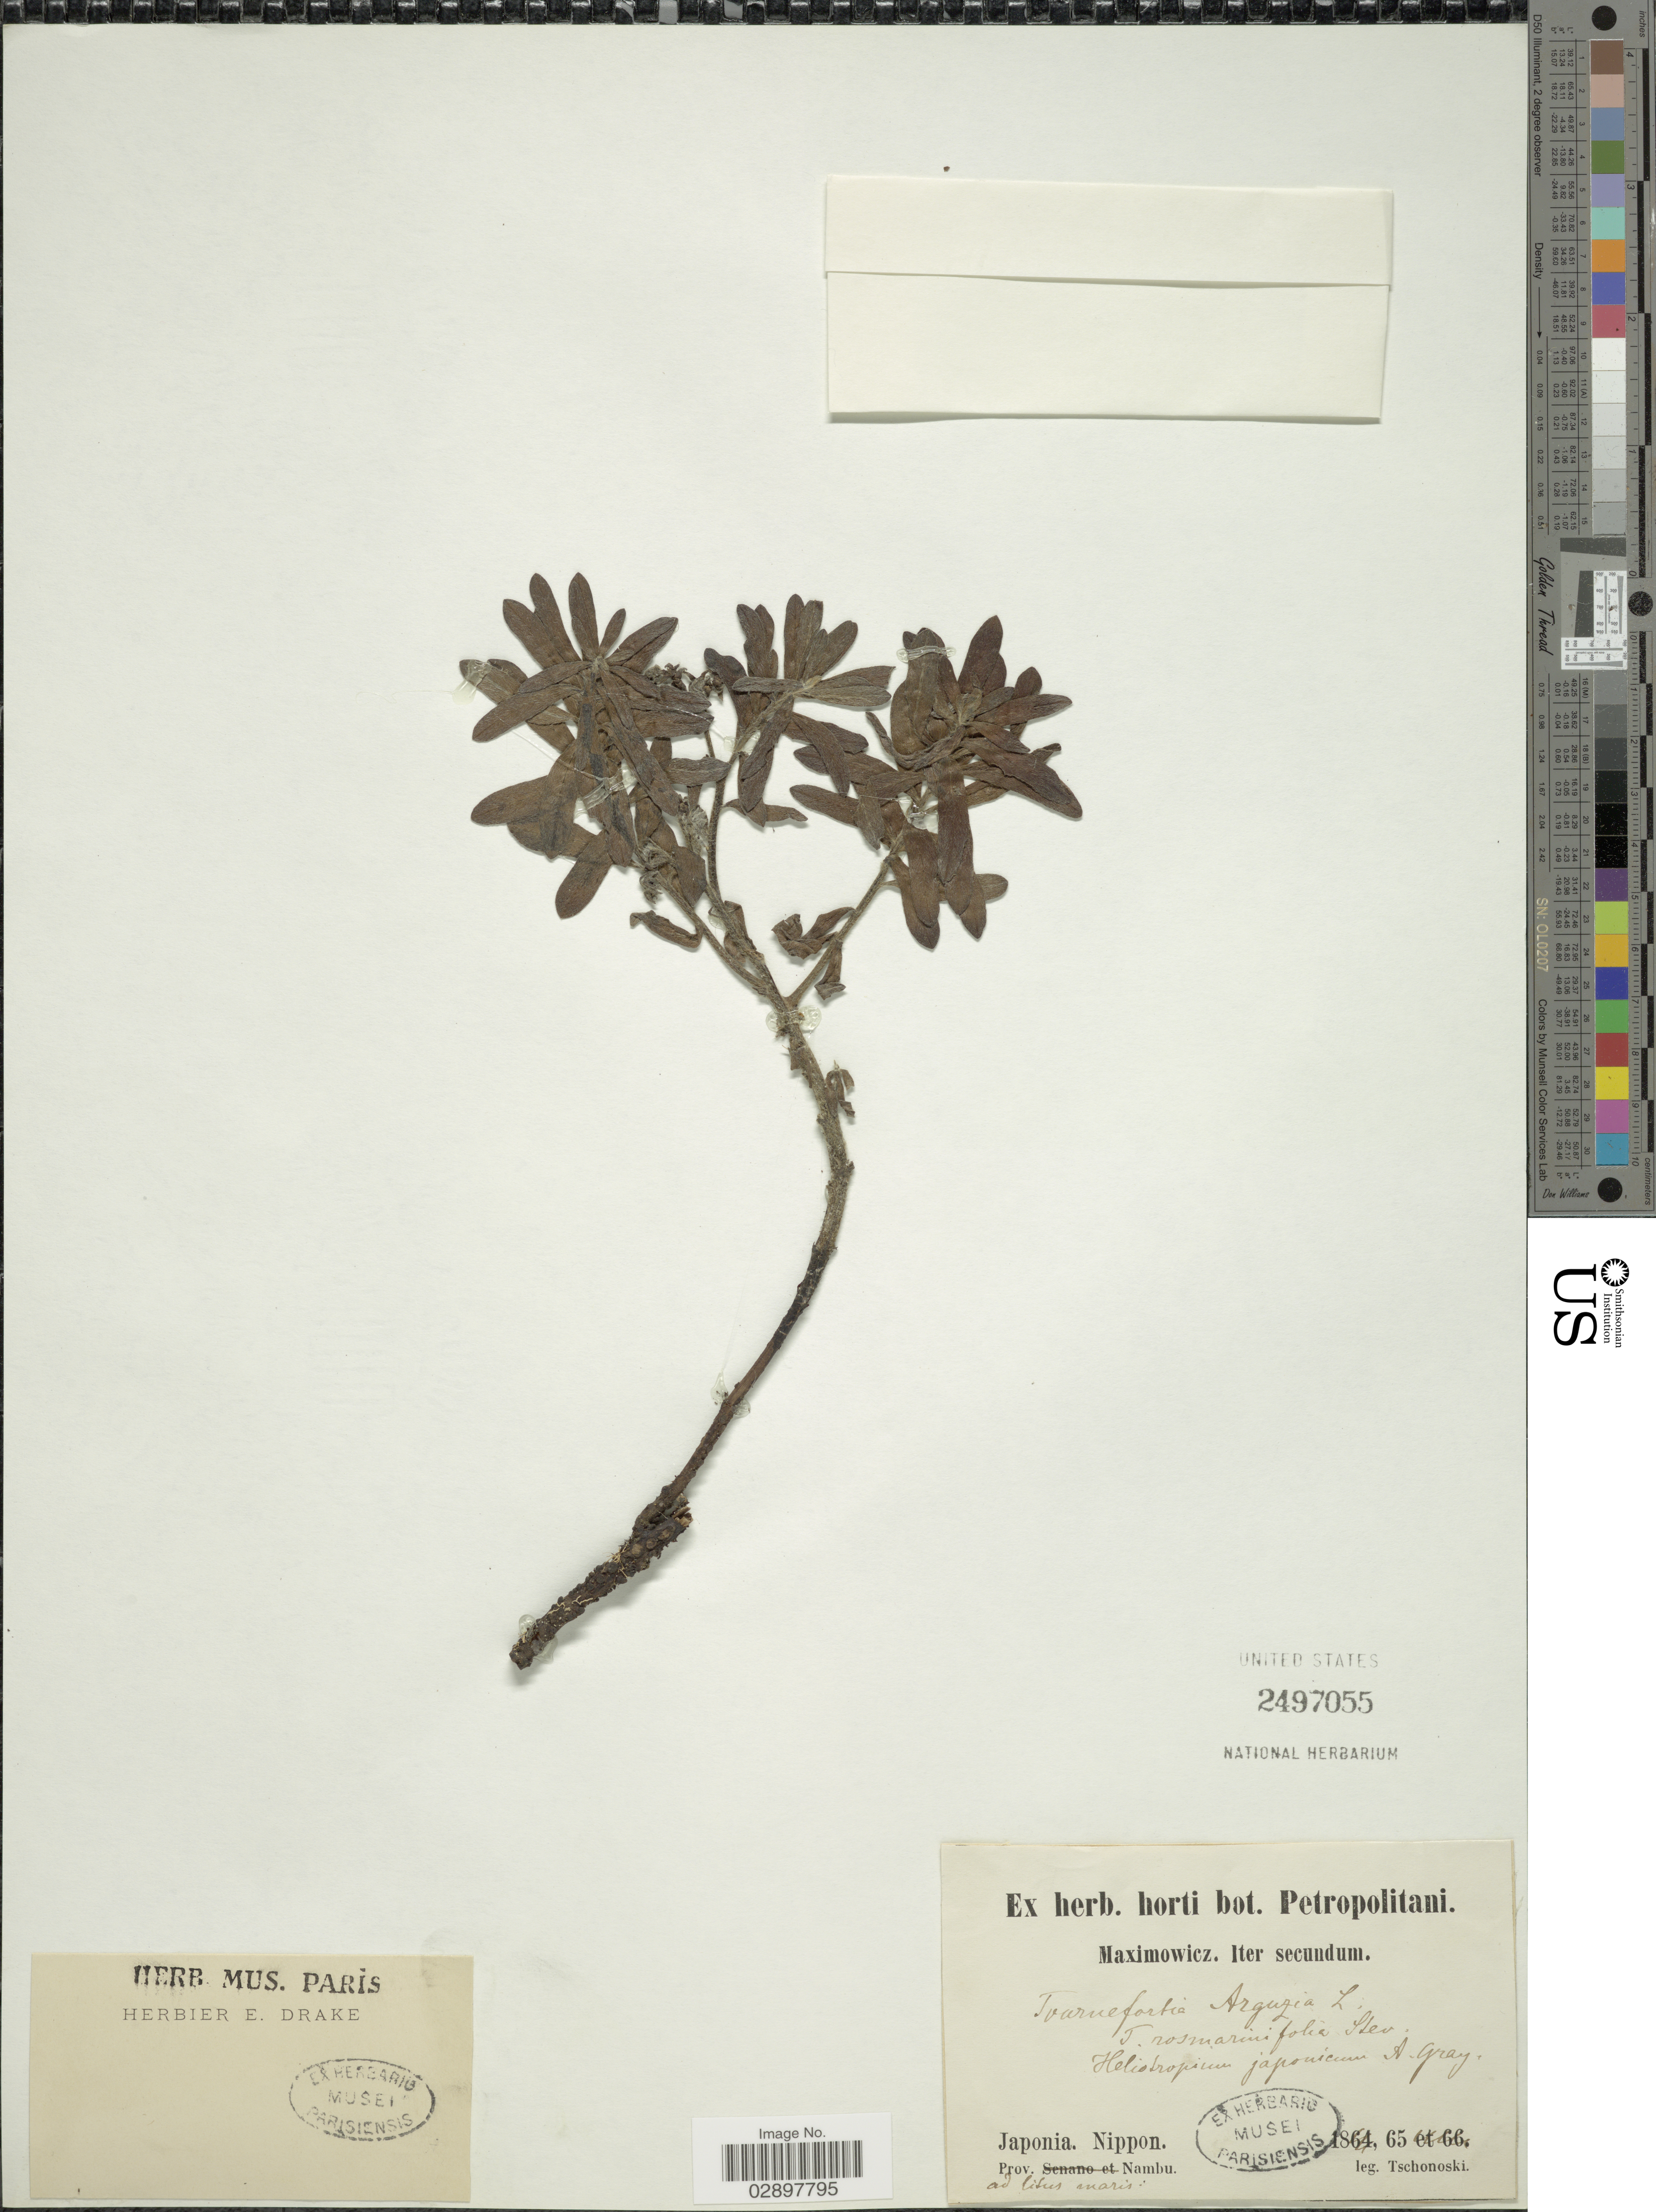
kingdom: Plantae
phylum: Tracheophyta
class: Magnoliopsida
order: Boraginales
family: Heliotropiaceae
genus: Tournefortia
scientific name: Tournefortia arguzia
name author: Roem. & Schult.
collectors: -. Tschonoski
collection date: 1865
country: Japan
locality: Nippon. Prov. Nambu.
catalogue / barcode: US 2497055